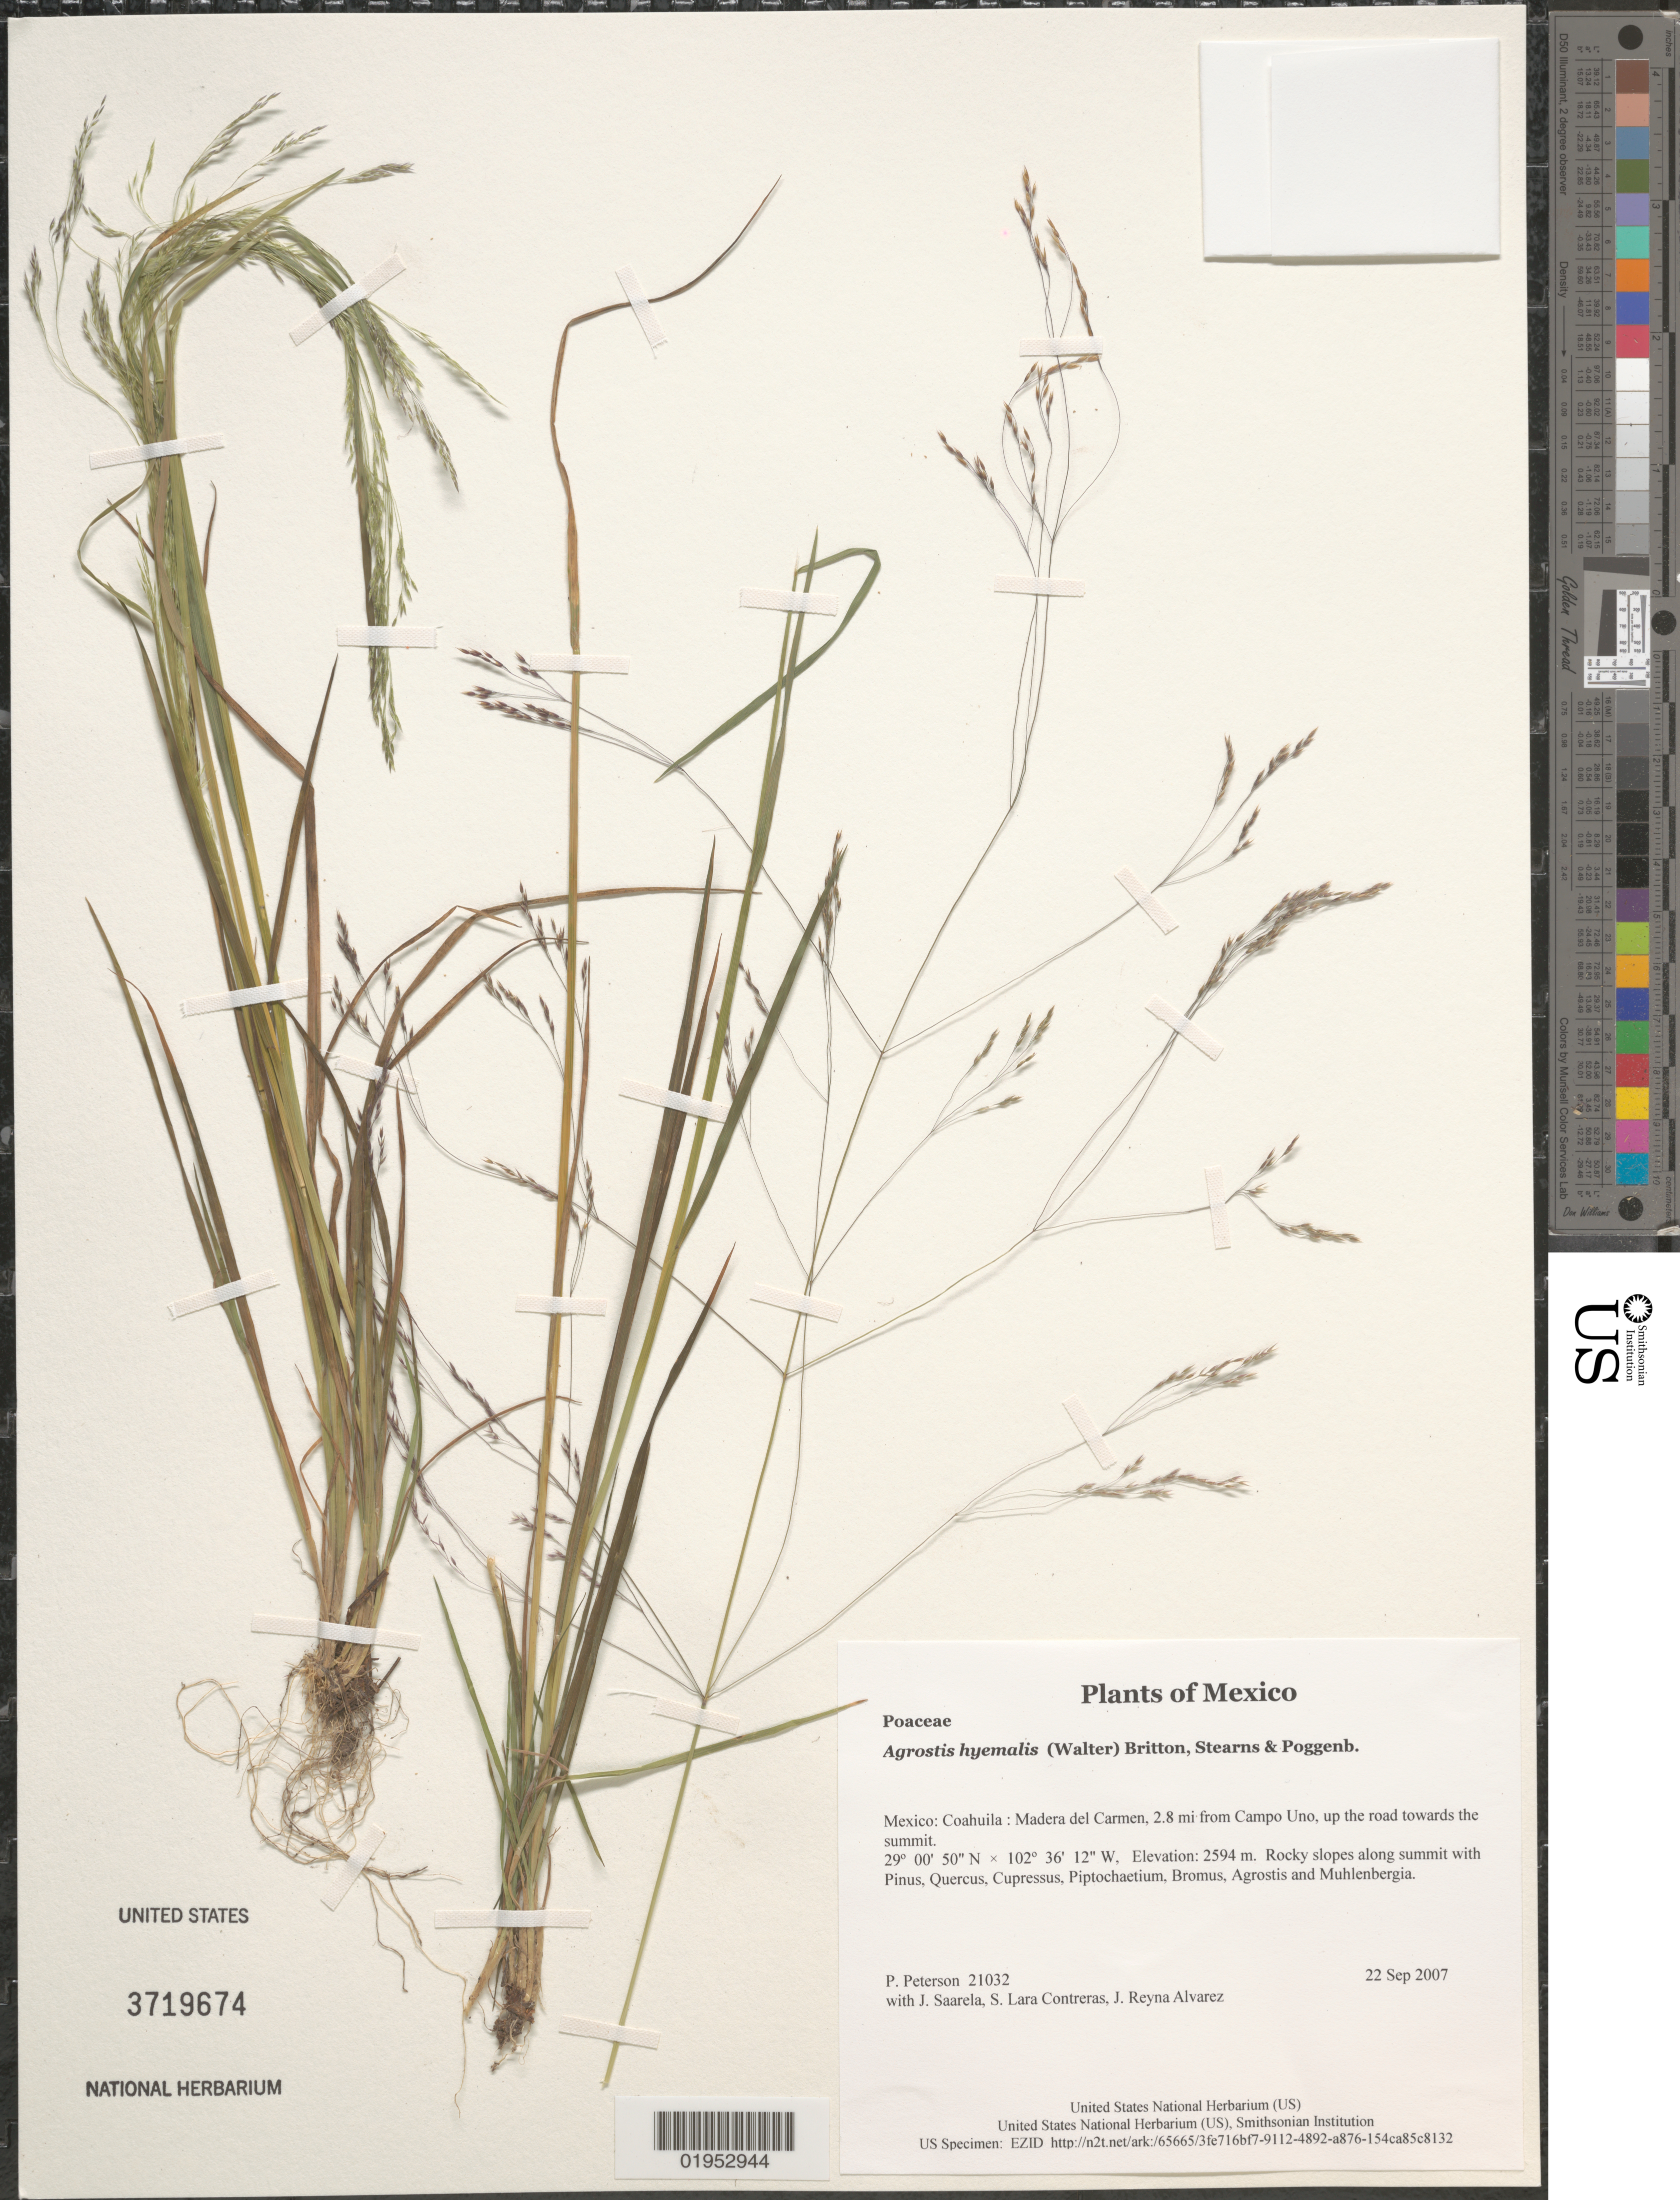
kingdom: Plantae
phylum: Tracheophyta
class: Liliopsida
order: Poales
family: Poaceae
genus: Agrostis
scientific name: Agrostis hyemalis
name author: (Walter) Britton et al.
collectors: P. M. Peterson, J. Saarela, S. Lara Contreras & J. Reyna Alvarez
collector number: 21032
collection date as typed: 22 Sep 2007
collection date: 2007-09-22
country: Mexico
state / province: Coahuila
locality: Madera del Carmen, 2.8 mi from Campo Uno, up the road towards the summit.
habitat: Rocky slopes along summit with Pinus, Quercus, Cupressus, Piptochaetium, Bromus, Agrostis and Muhlenbergia.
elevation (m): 2594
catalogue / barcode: US 3719674